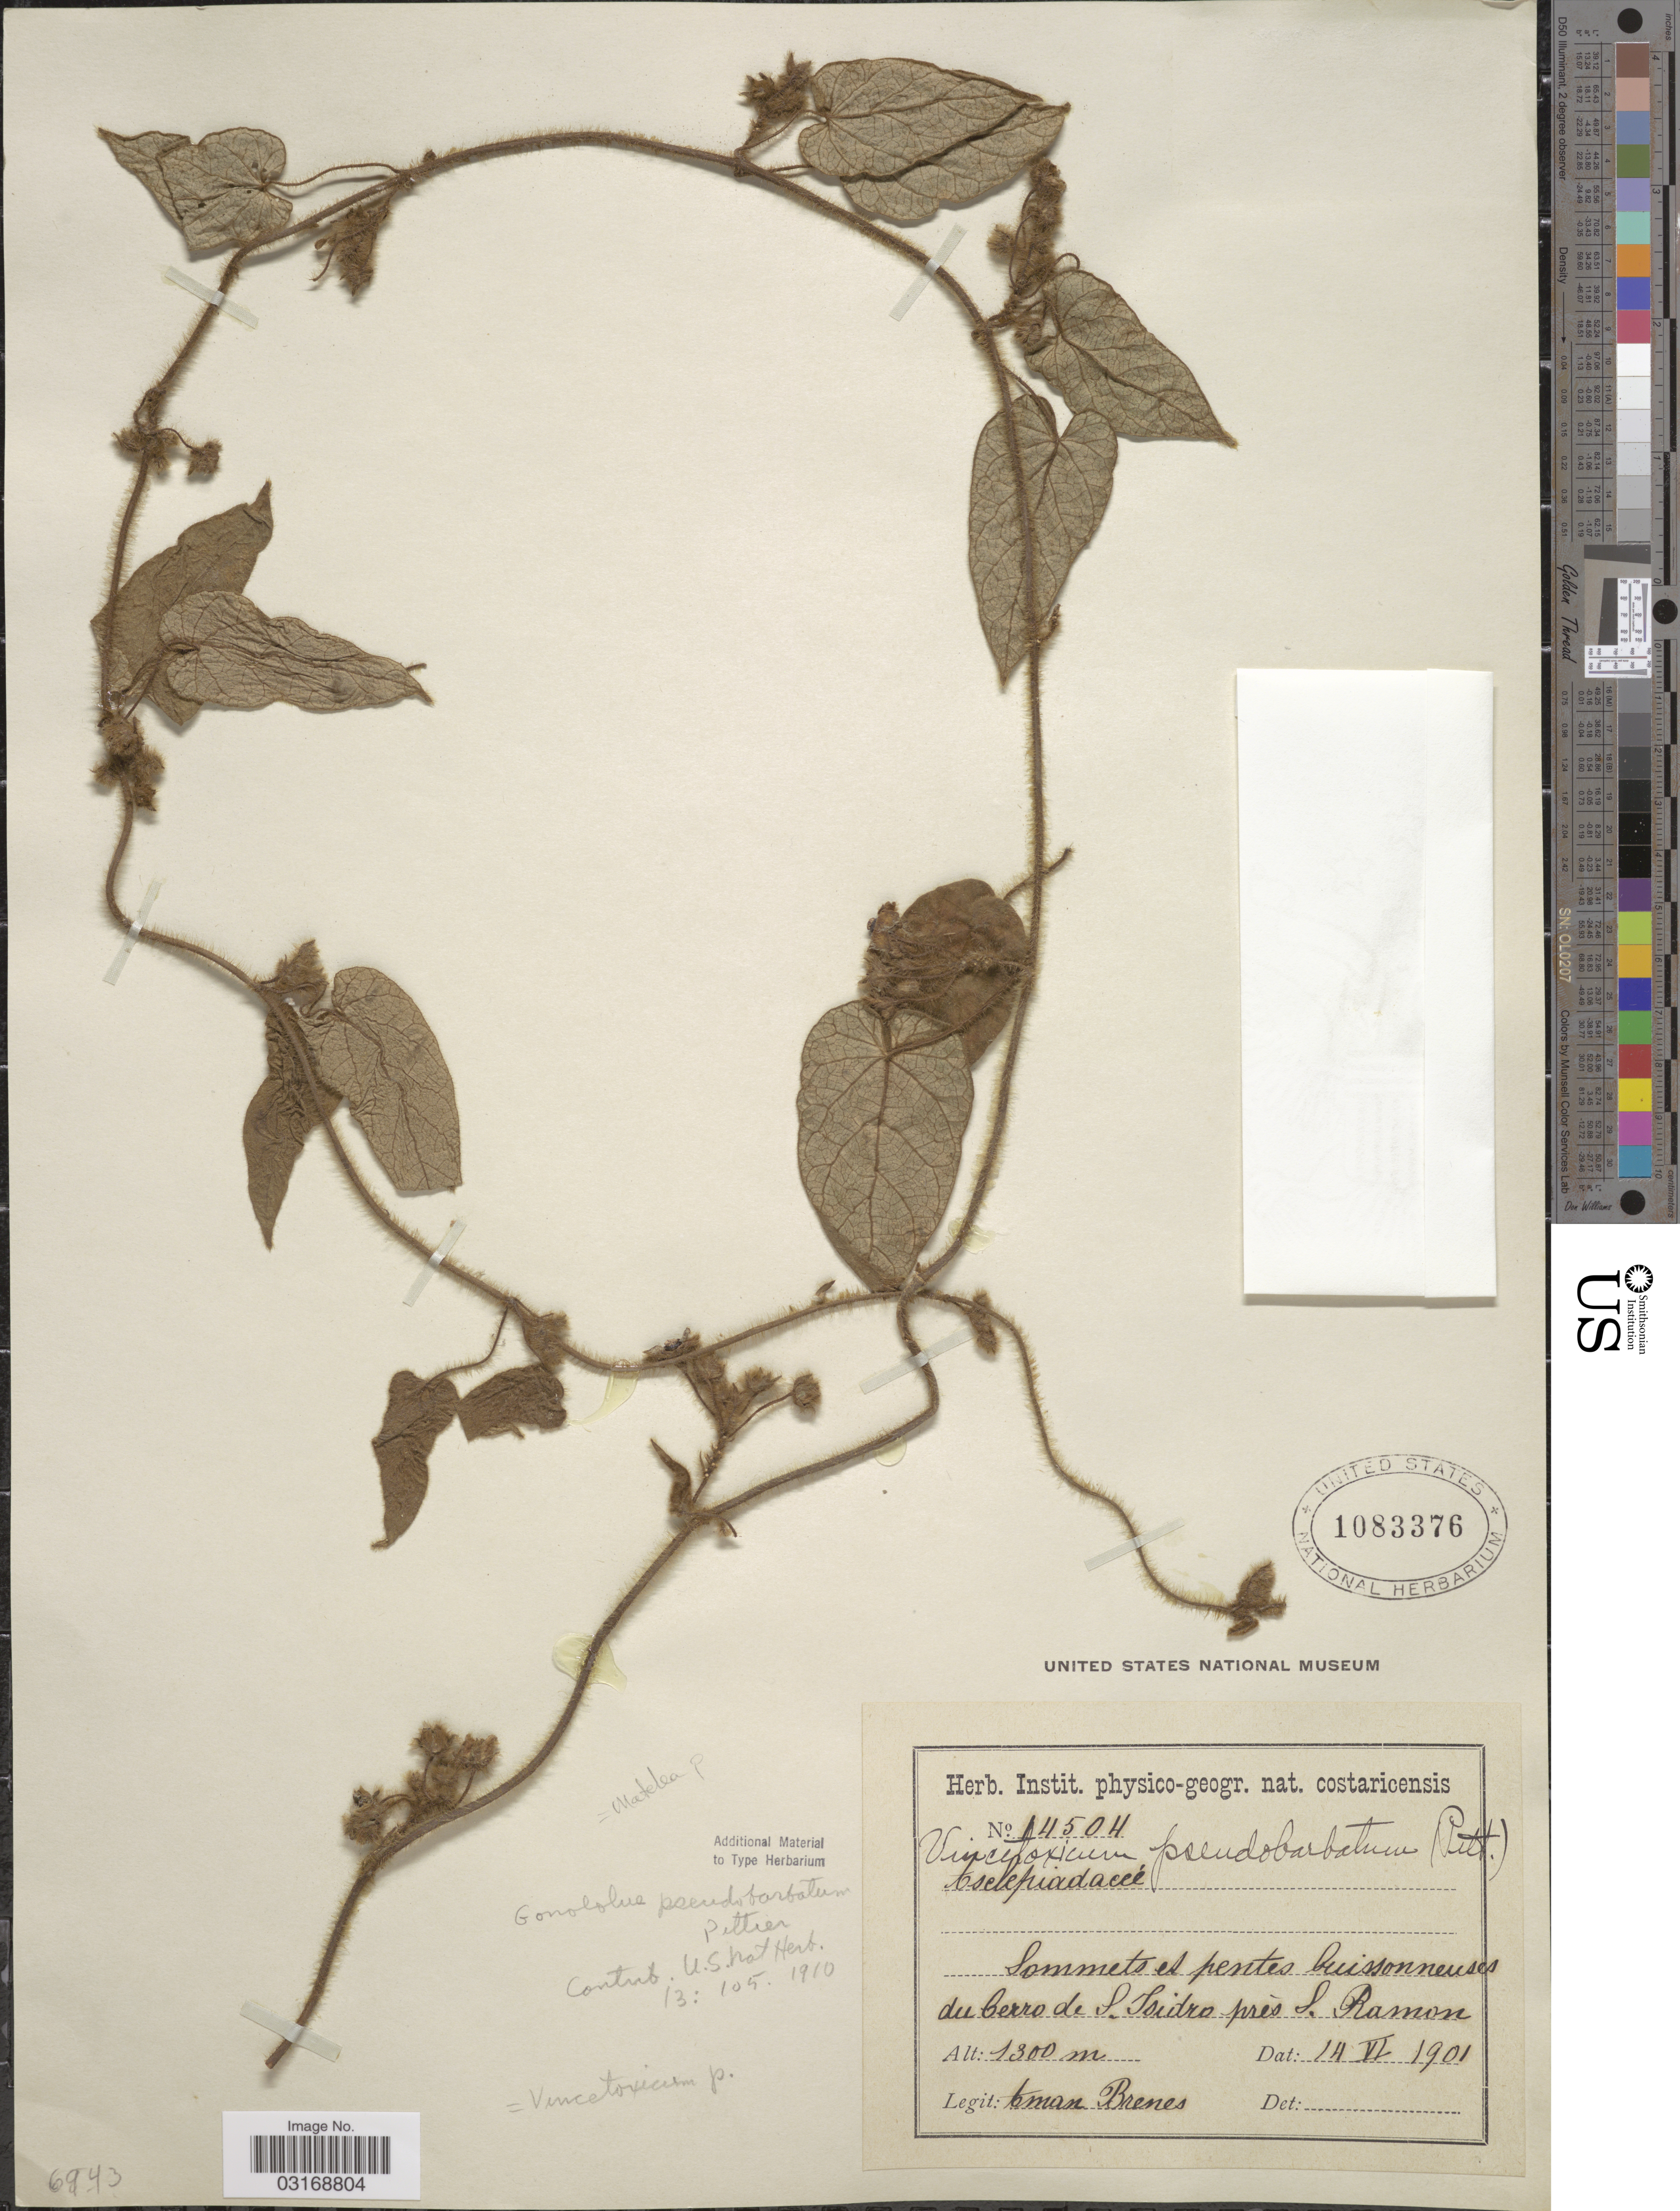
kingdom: Plantae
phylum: Tracheophyta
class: Magnoliopsida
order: Gentianales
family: Apocynaceae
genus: Matelea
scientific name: Matelea pseudobarbata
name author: (Pittier) Woodson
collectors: A. Brenes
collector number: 14504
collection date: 1901-06-14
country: Costa Rica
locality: Sommets et pentes buissonneuses du Cerro de S. Isidro près S. Ramon.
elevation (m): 1300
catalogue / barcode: US 1083376